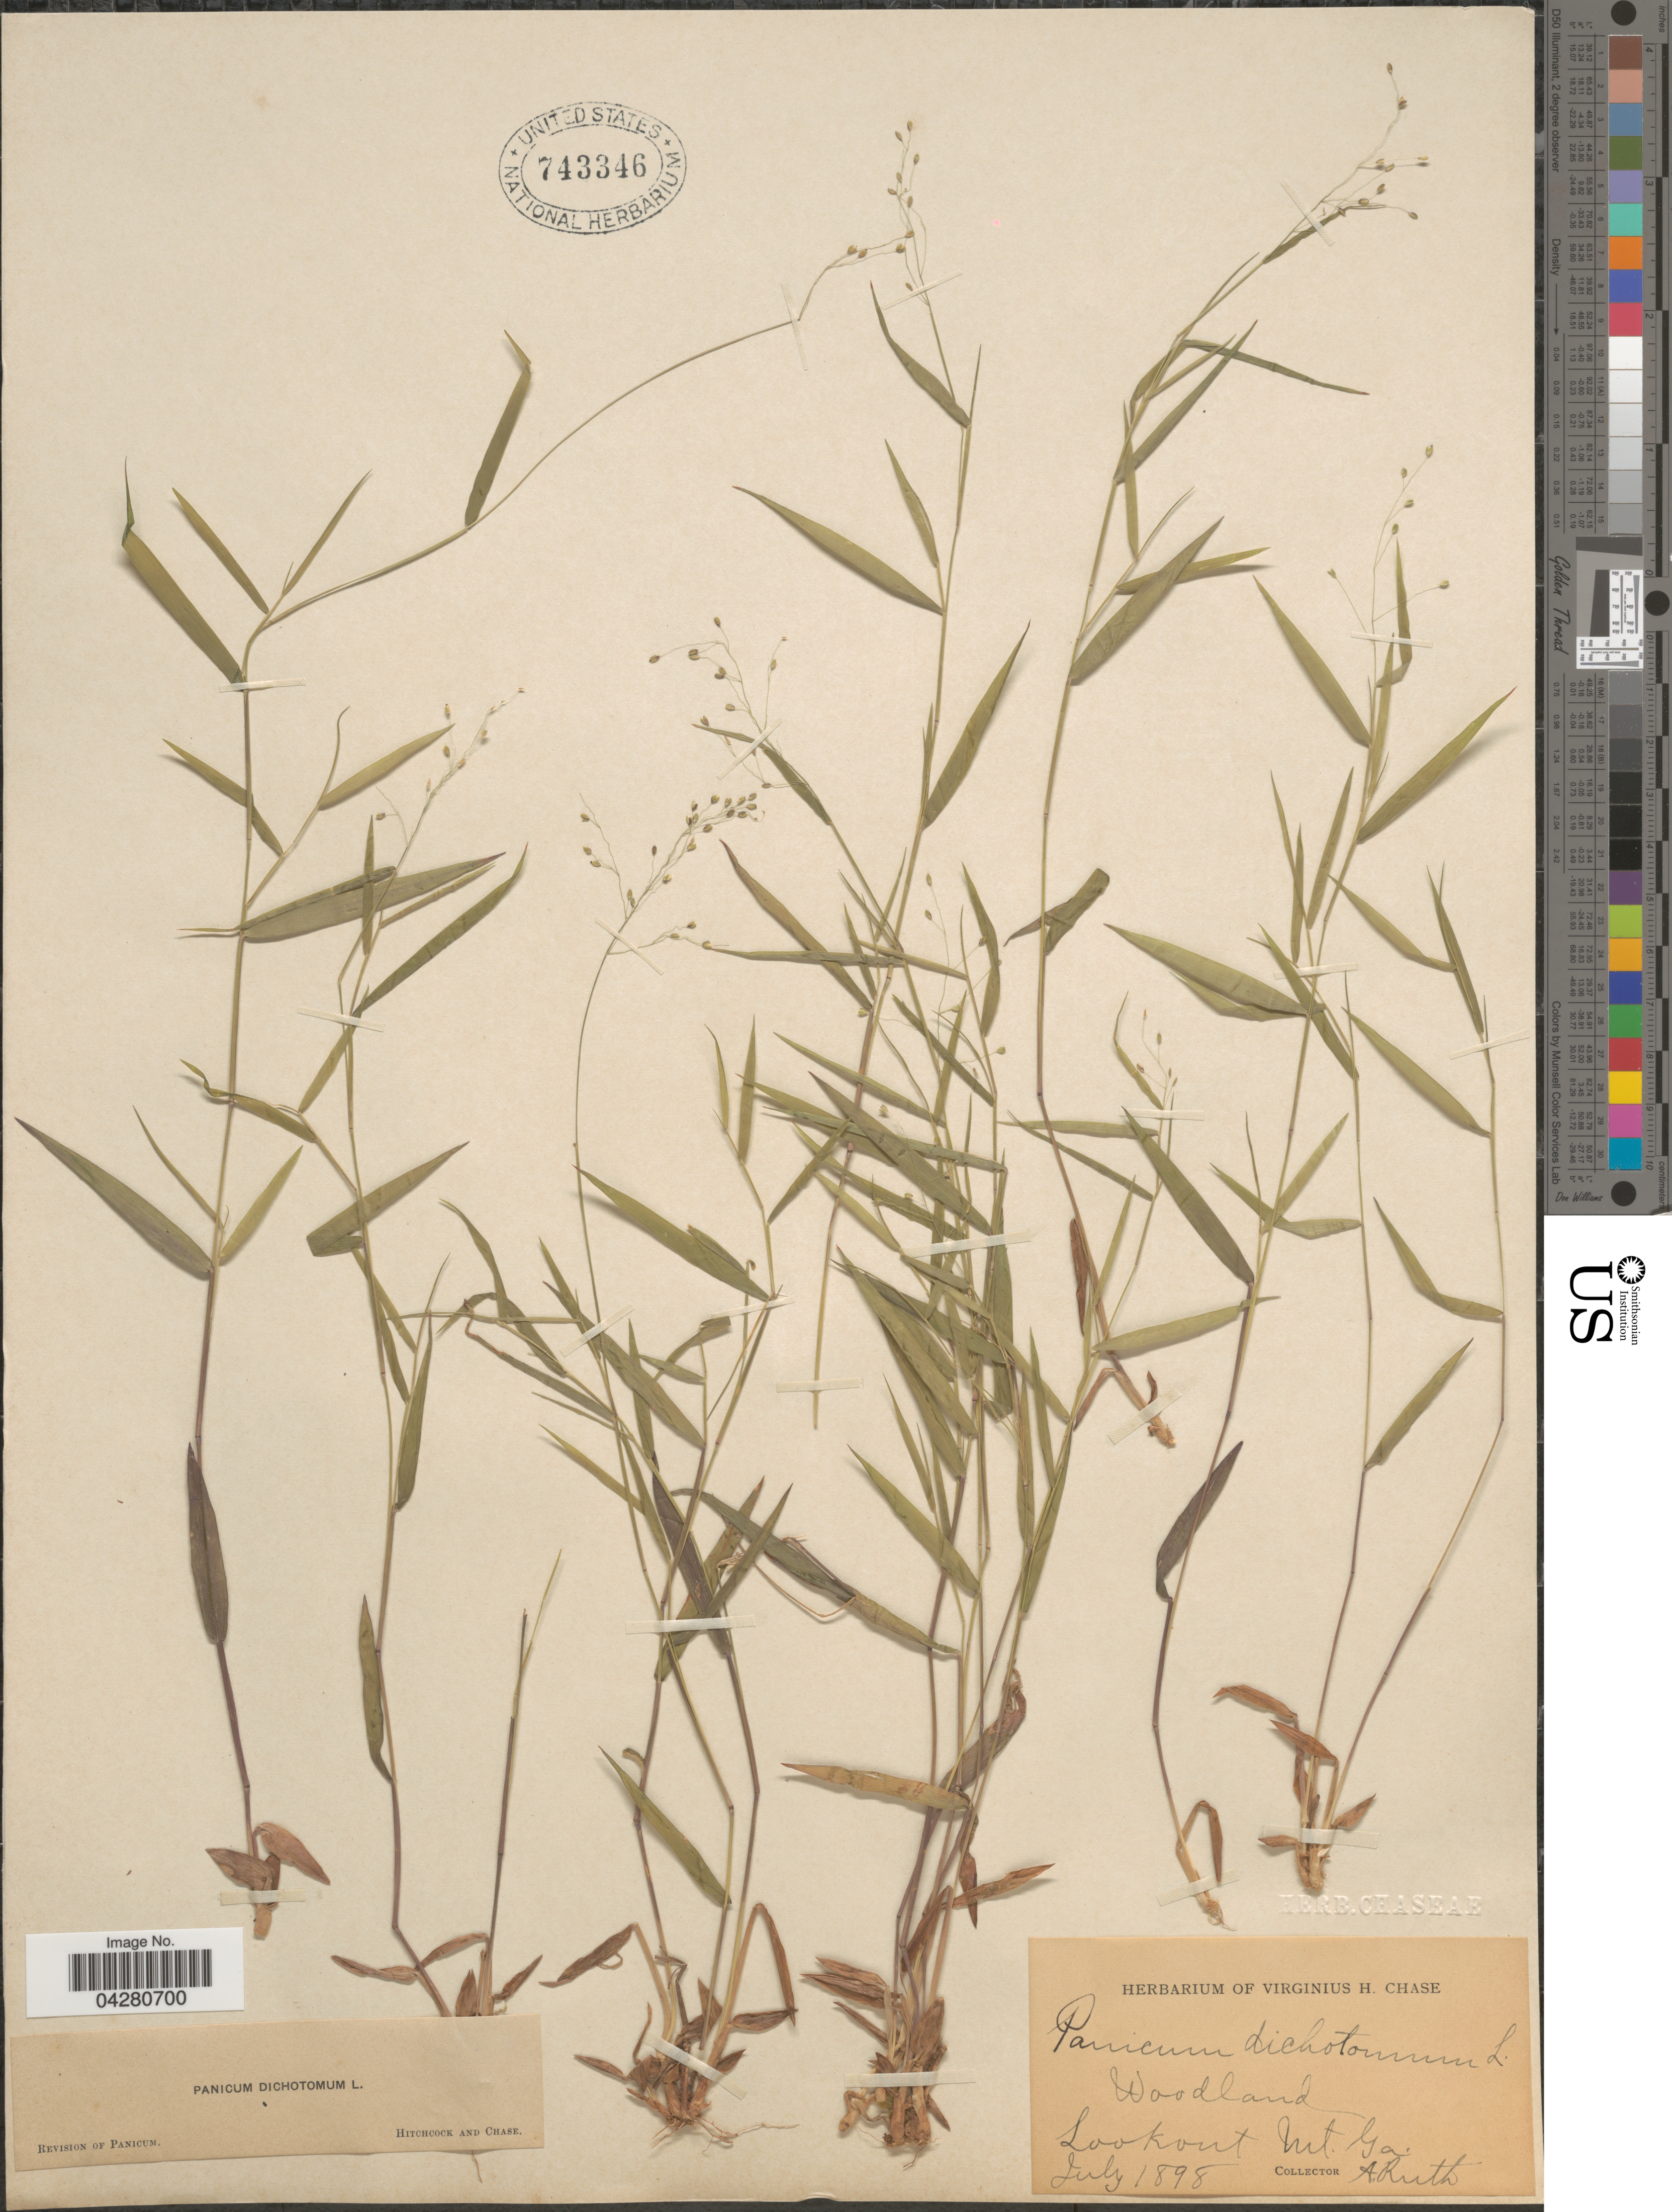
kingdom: Plantae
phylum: Tracheophyta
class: Liliopsida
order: Poales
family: Poaceae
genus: Dichanthelium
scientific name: Dichanthelium dichotomum var. dichotomum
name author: (L.) Gould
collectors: A. Ruth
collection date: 1898-07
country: United States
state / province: Georgia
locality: Woodland. Lookout Mt.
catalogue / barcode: US 743346